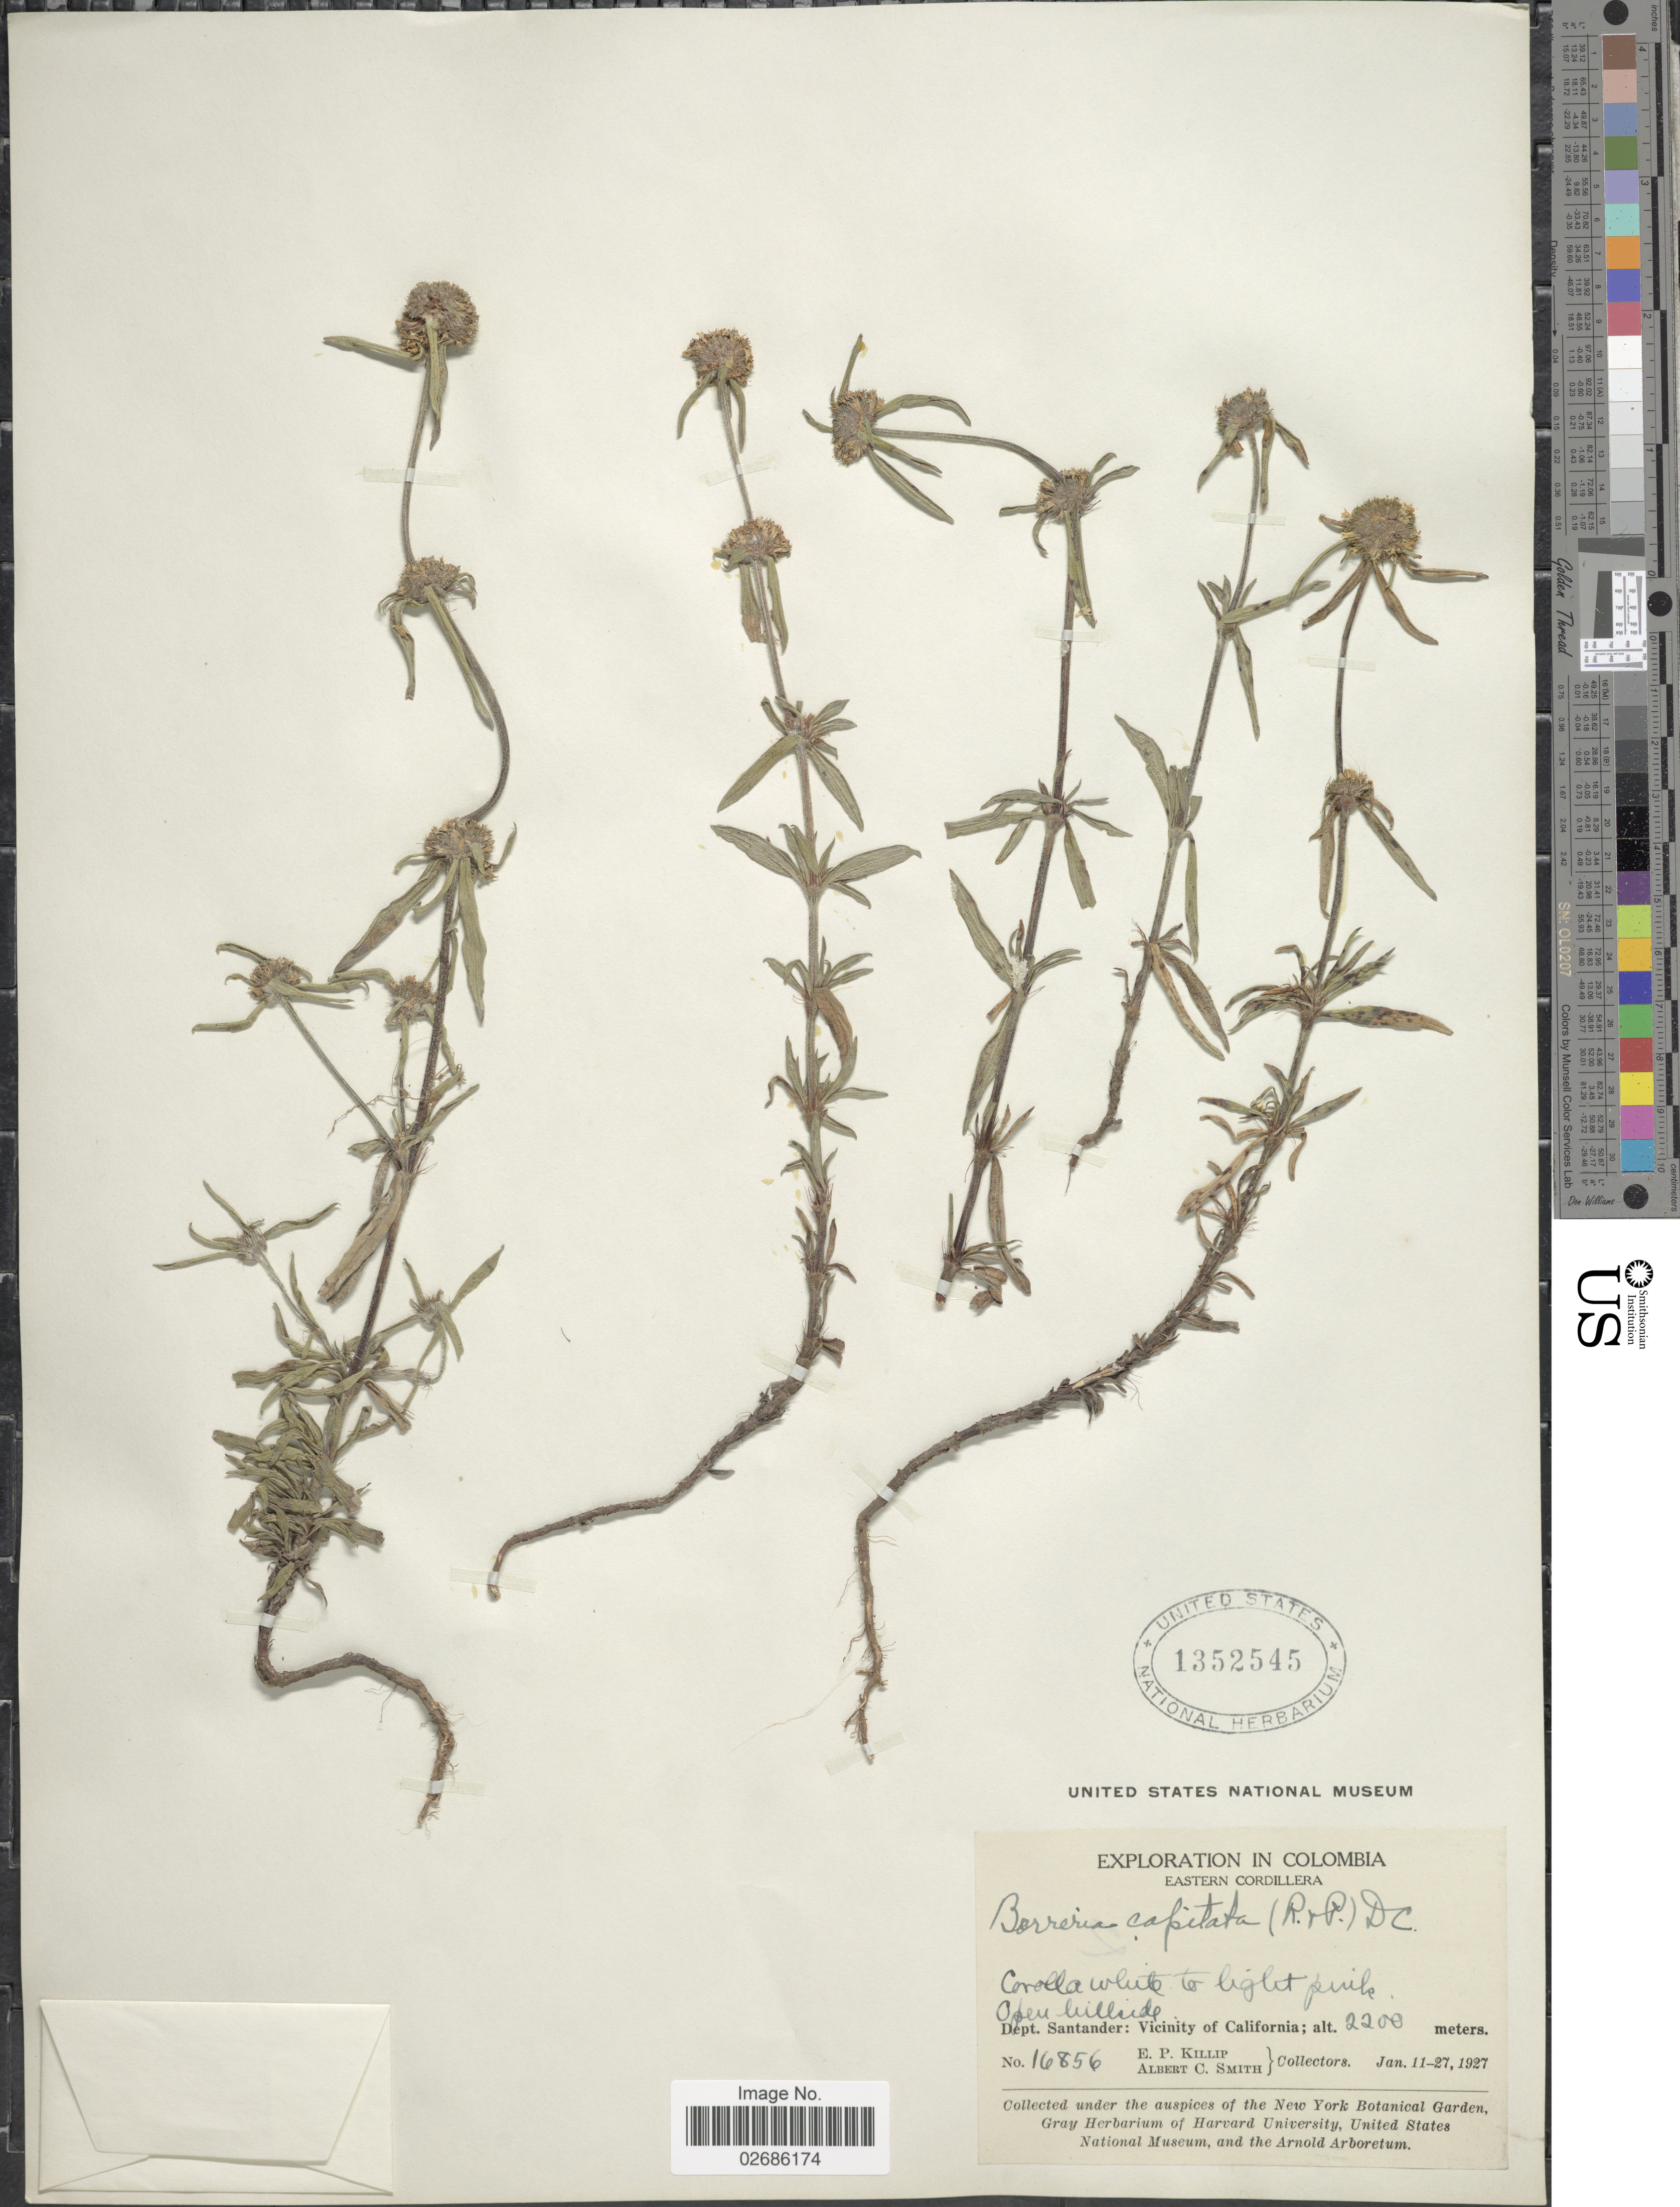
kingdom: Plantae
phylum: Tracheophyta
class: Magnoliopsida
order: Gentianales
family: Rubiaceae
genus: Borreria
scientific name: Borreria capitata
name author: (Ruiz & Pav.) DC.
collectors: E. P. Killip & A. C. Smith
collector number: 16856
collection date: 1927-01-11/1927-01-27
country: Colombia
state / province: Santander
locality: Eastern Cordillera. Dept. Santander: Vicinity of California.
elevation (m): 2200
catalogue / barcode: US 1352545